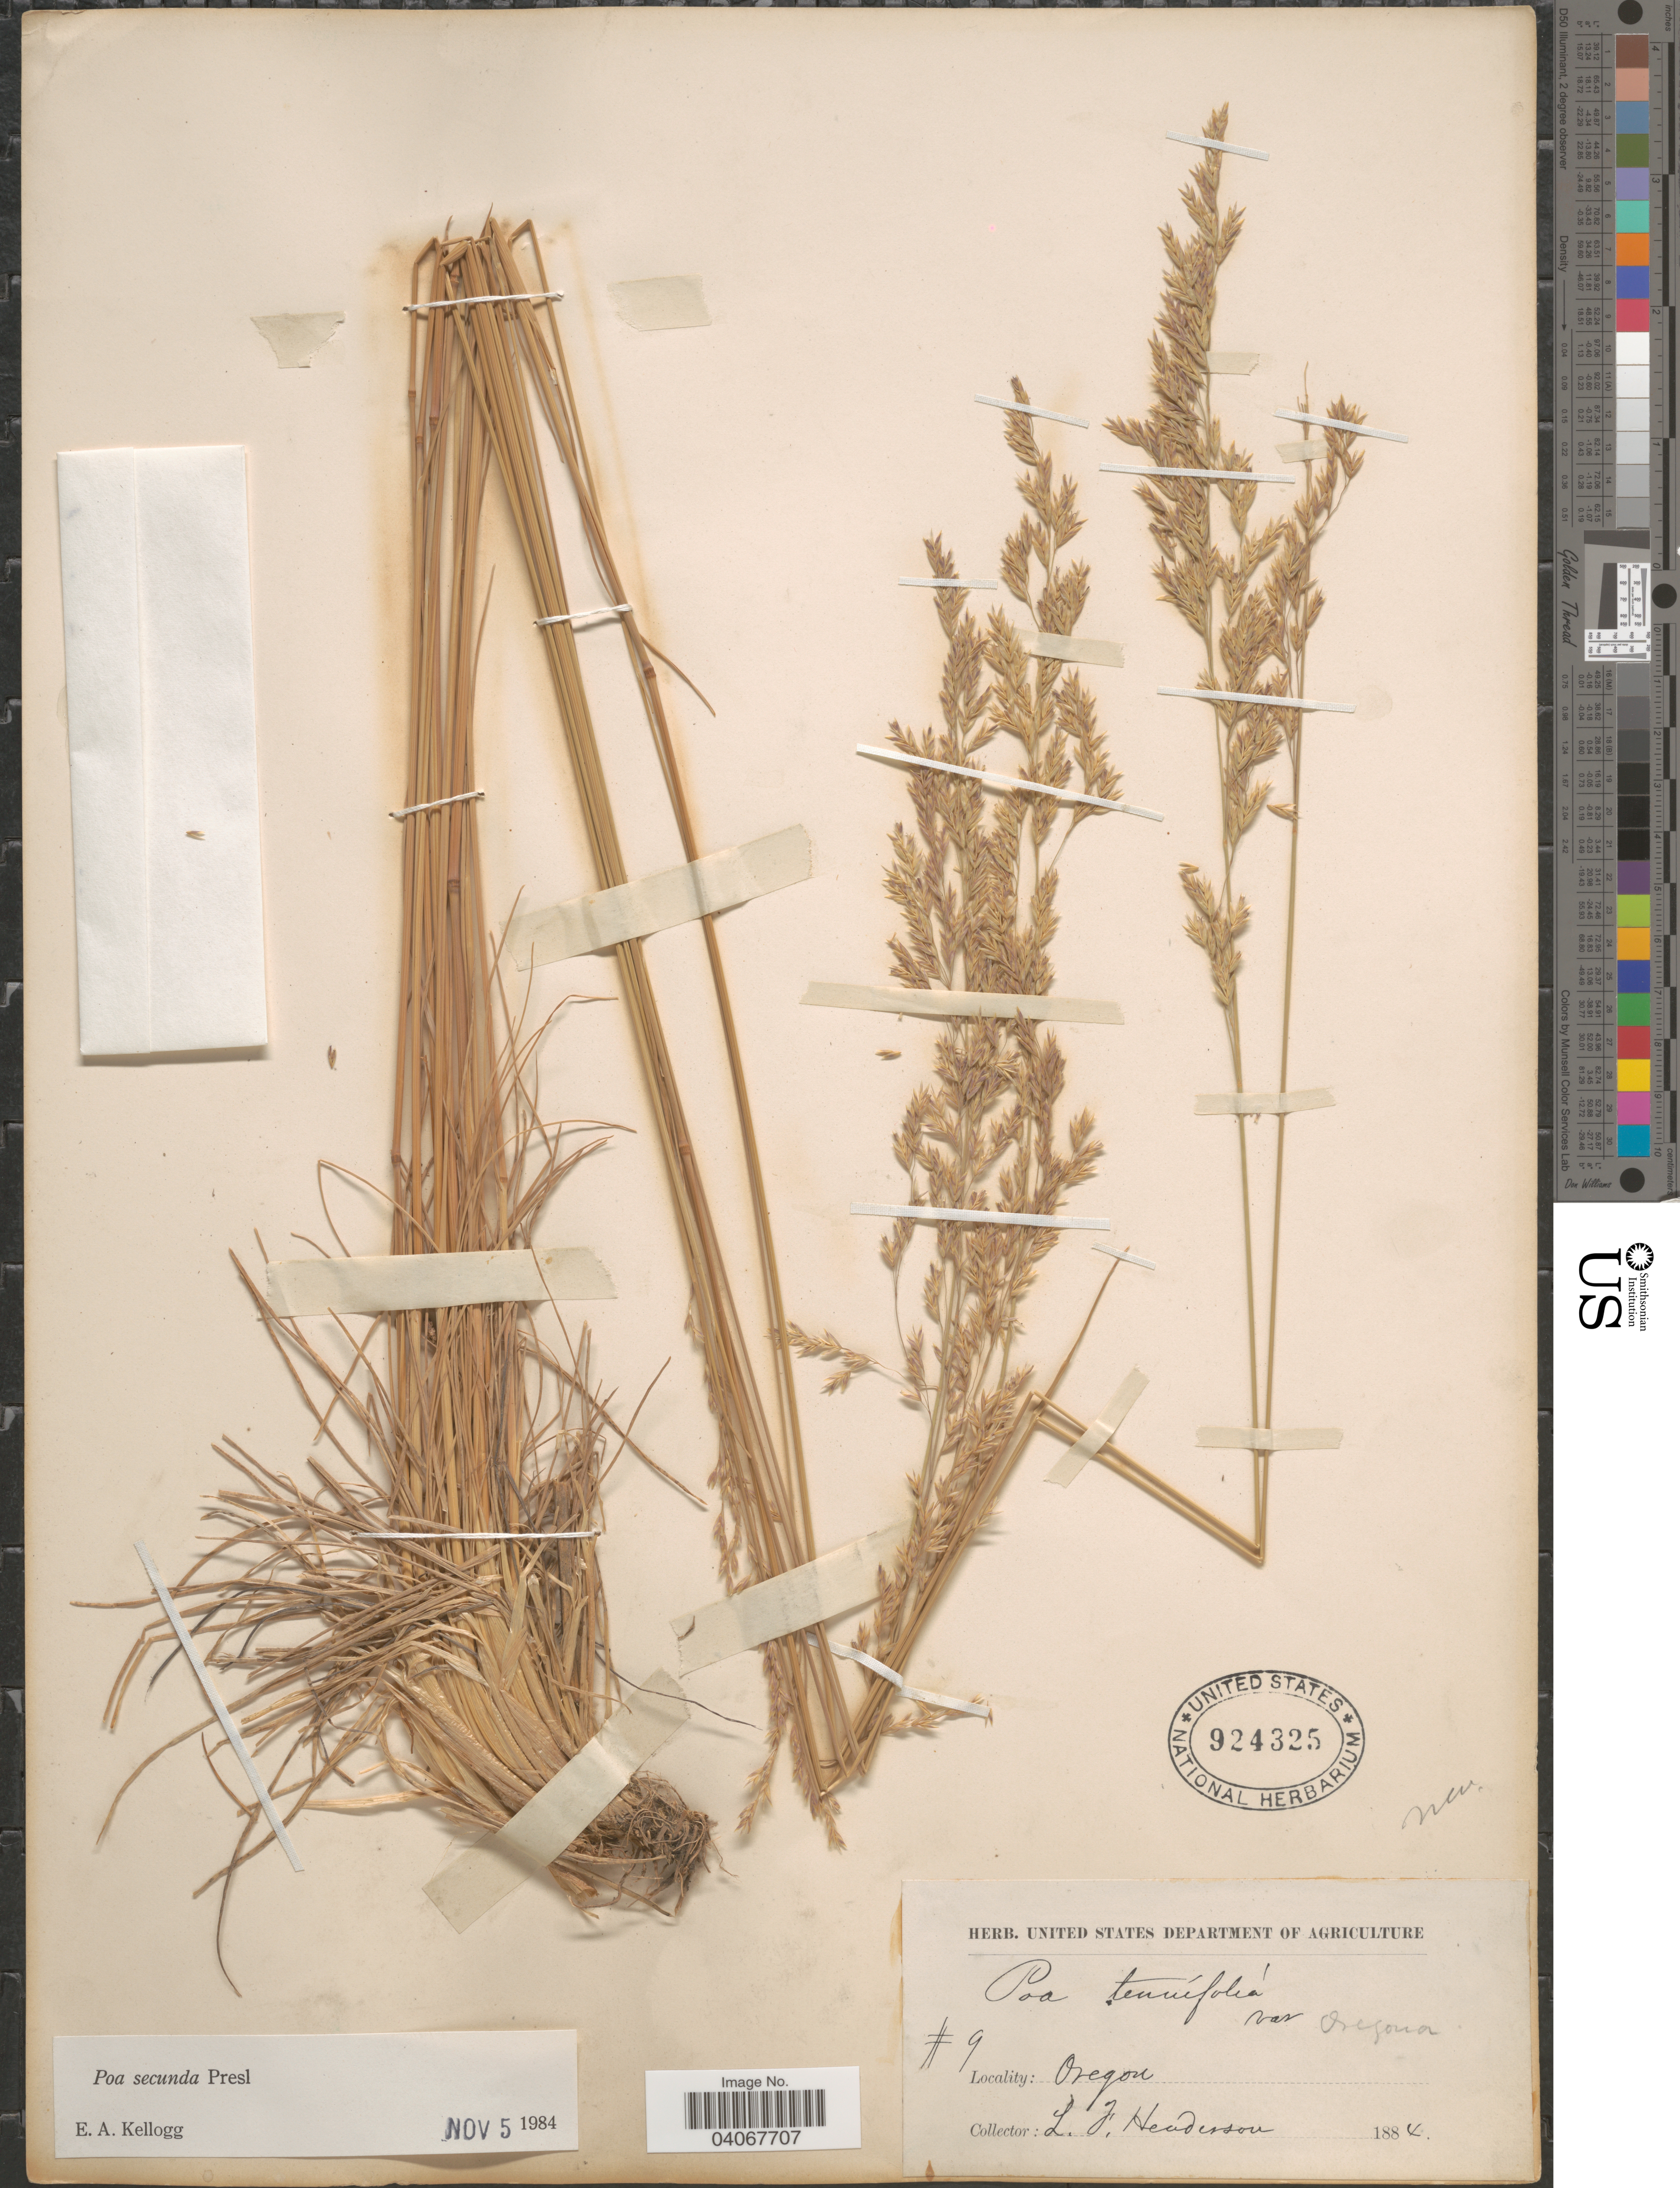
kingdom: Plantae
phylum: Tracheophyta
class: Liliopsida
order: Poales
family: Poaceae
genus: Poa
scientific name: Poa secunda subsp. secunda var. secunda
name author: J. Presl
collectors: L. Henderson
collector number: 9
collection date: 1884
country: United States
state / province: Oregon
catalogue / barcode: US 924325